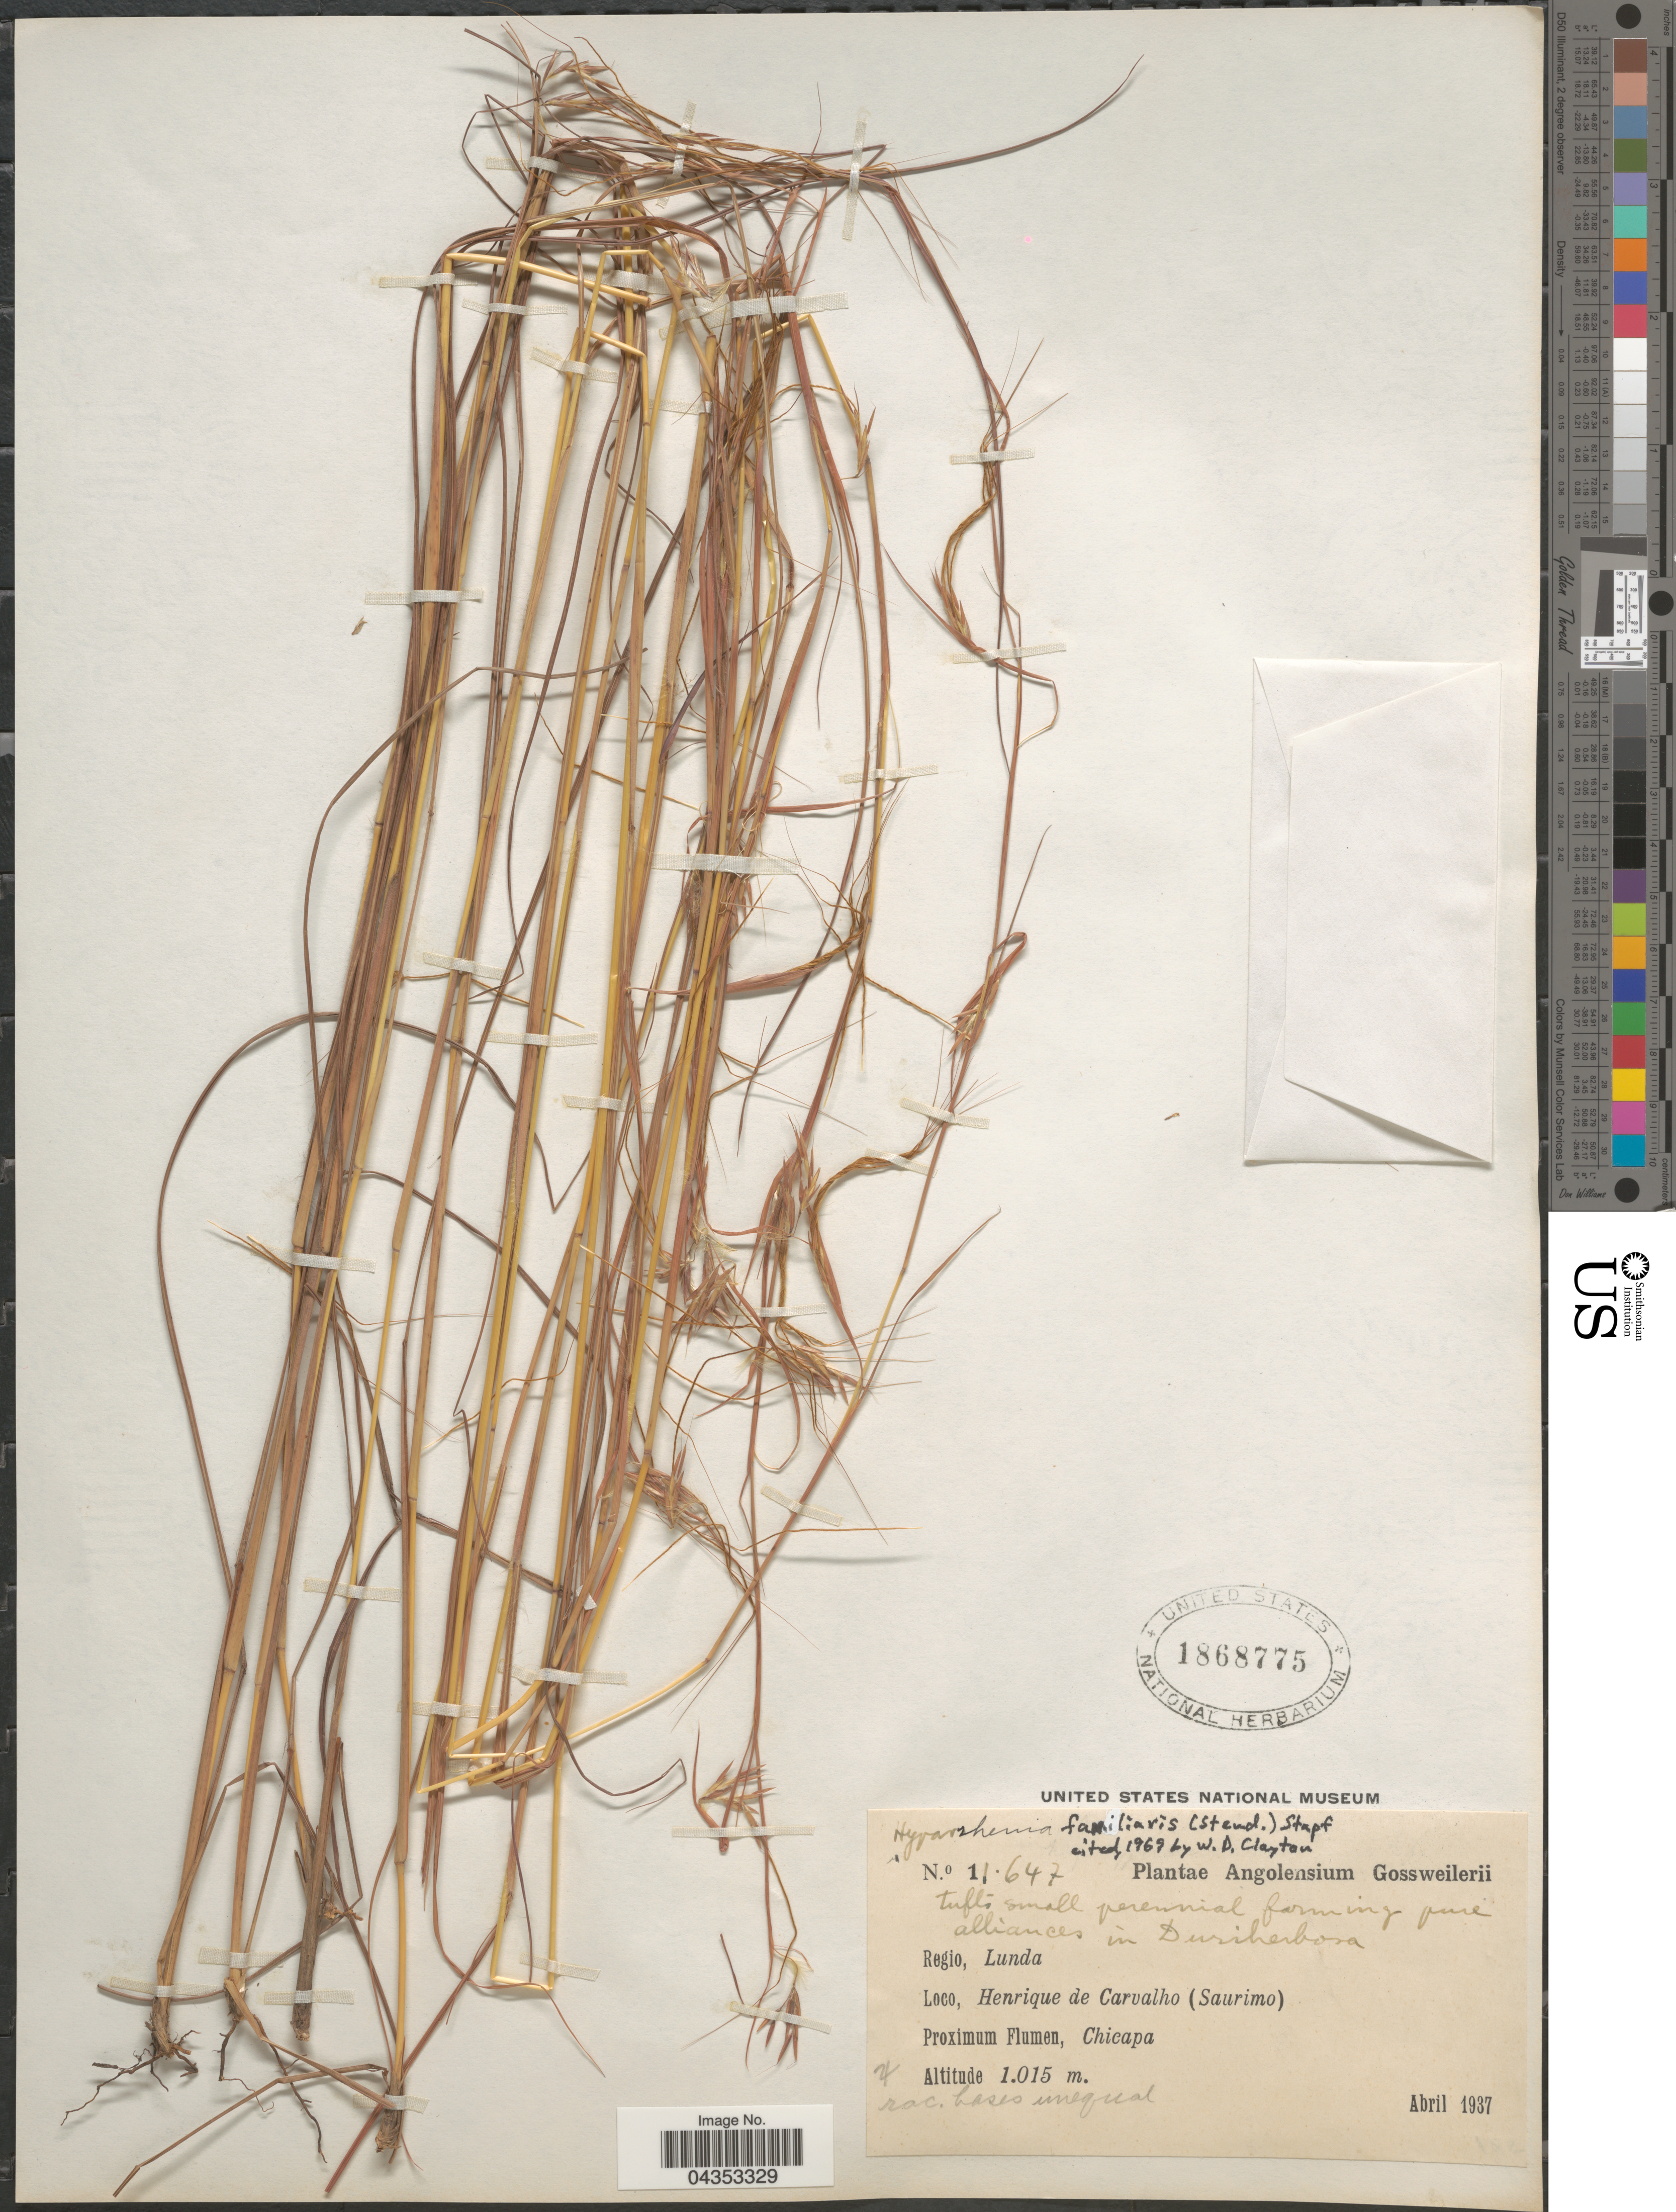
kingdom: Plantae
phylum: Tracheophyta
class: Liliopsida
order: Poales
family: Poaceae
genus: Hyparrhenia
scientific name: Hyparrhenia familiaris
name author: (Steud.) Stapf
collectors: -. Gossweiler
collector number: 11647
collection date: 1937-04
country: Angola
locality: Regio, Lunda. Henrique de Carvalho (Saurimo). Proximum Flumen, Chicapa.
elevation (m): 1015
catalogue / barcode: US 1868775